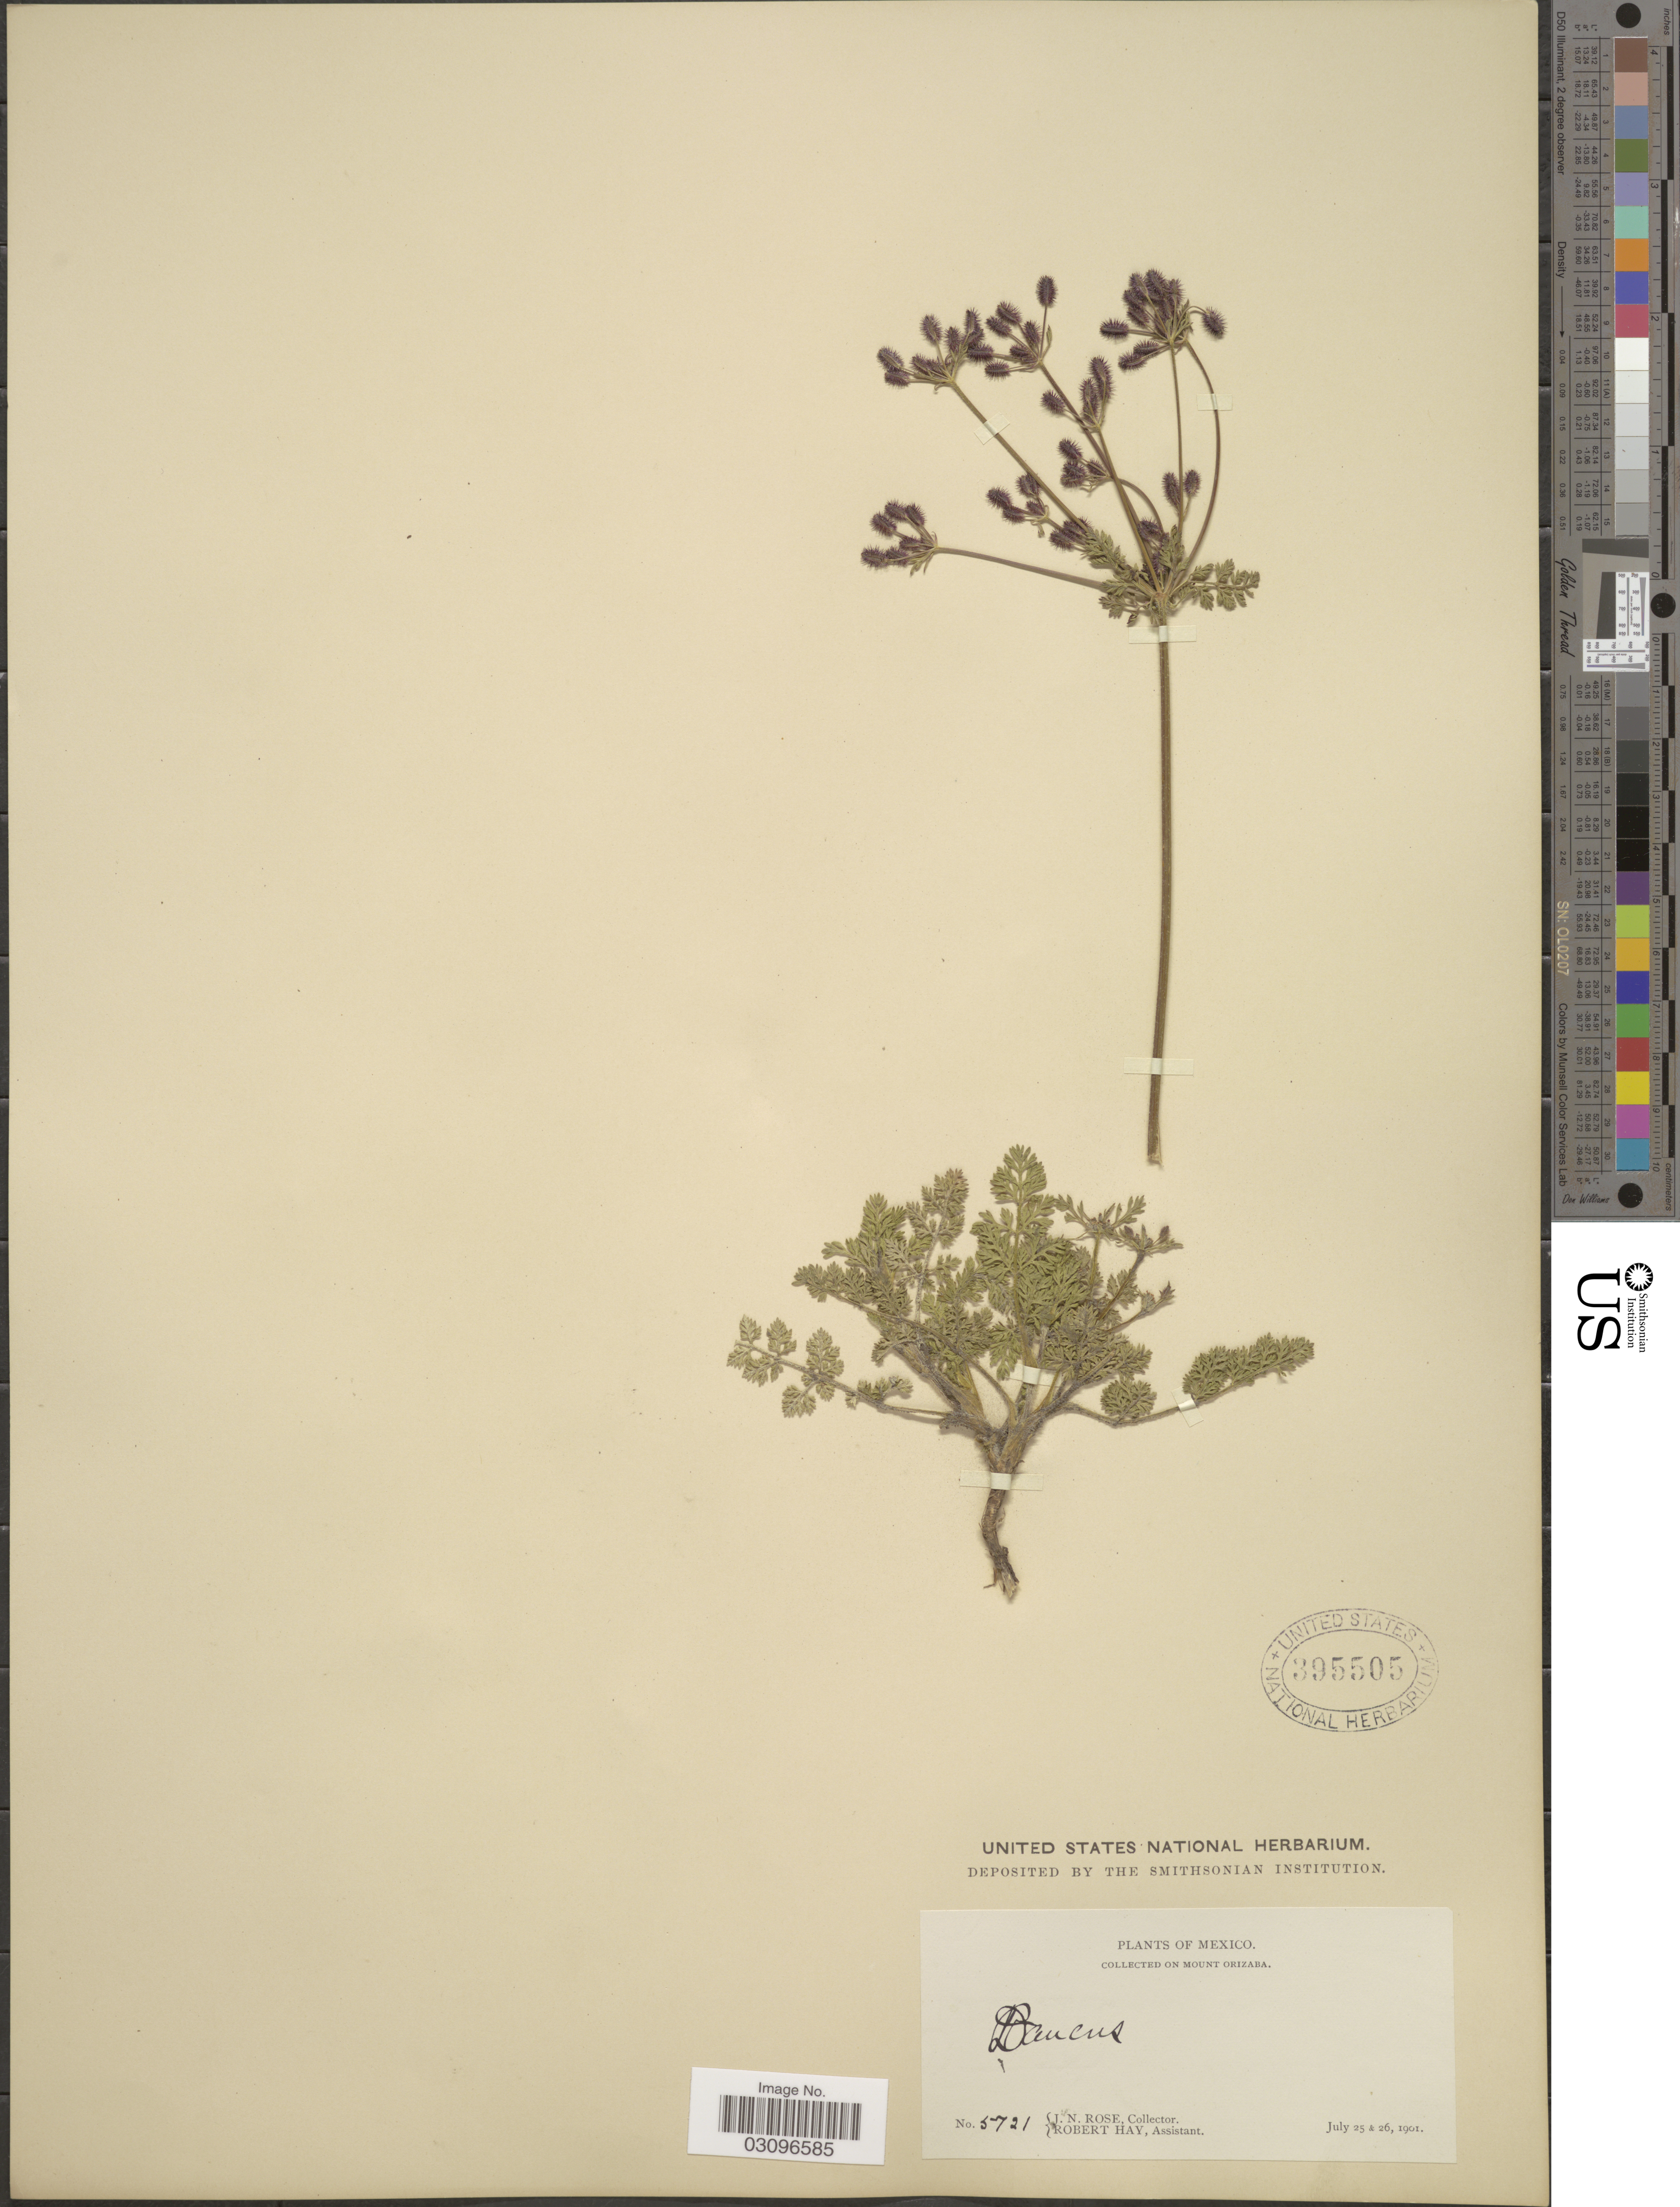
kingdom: Plantae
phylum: Tracheophyta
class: Magnoliopsida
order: Apiales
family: Apiaceae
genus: Daucus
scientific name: Daucus montanus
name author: Humb. & Bonpl. ex Spreng.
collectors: J. N. Rose & R. Hay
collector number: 5721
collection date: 1901-07-25/1901-07-26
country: Mexico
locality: On Mount Orizaba.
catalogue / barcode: US 395505